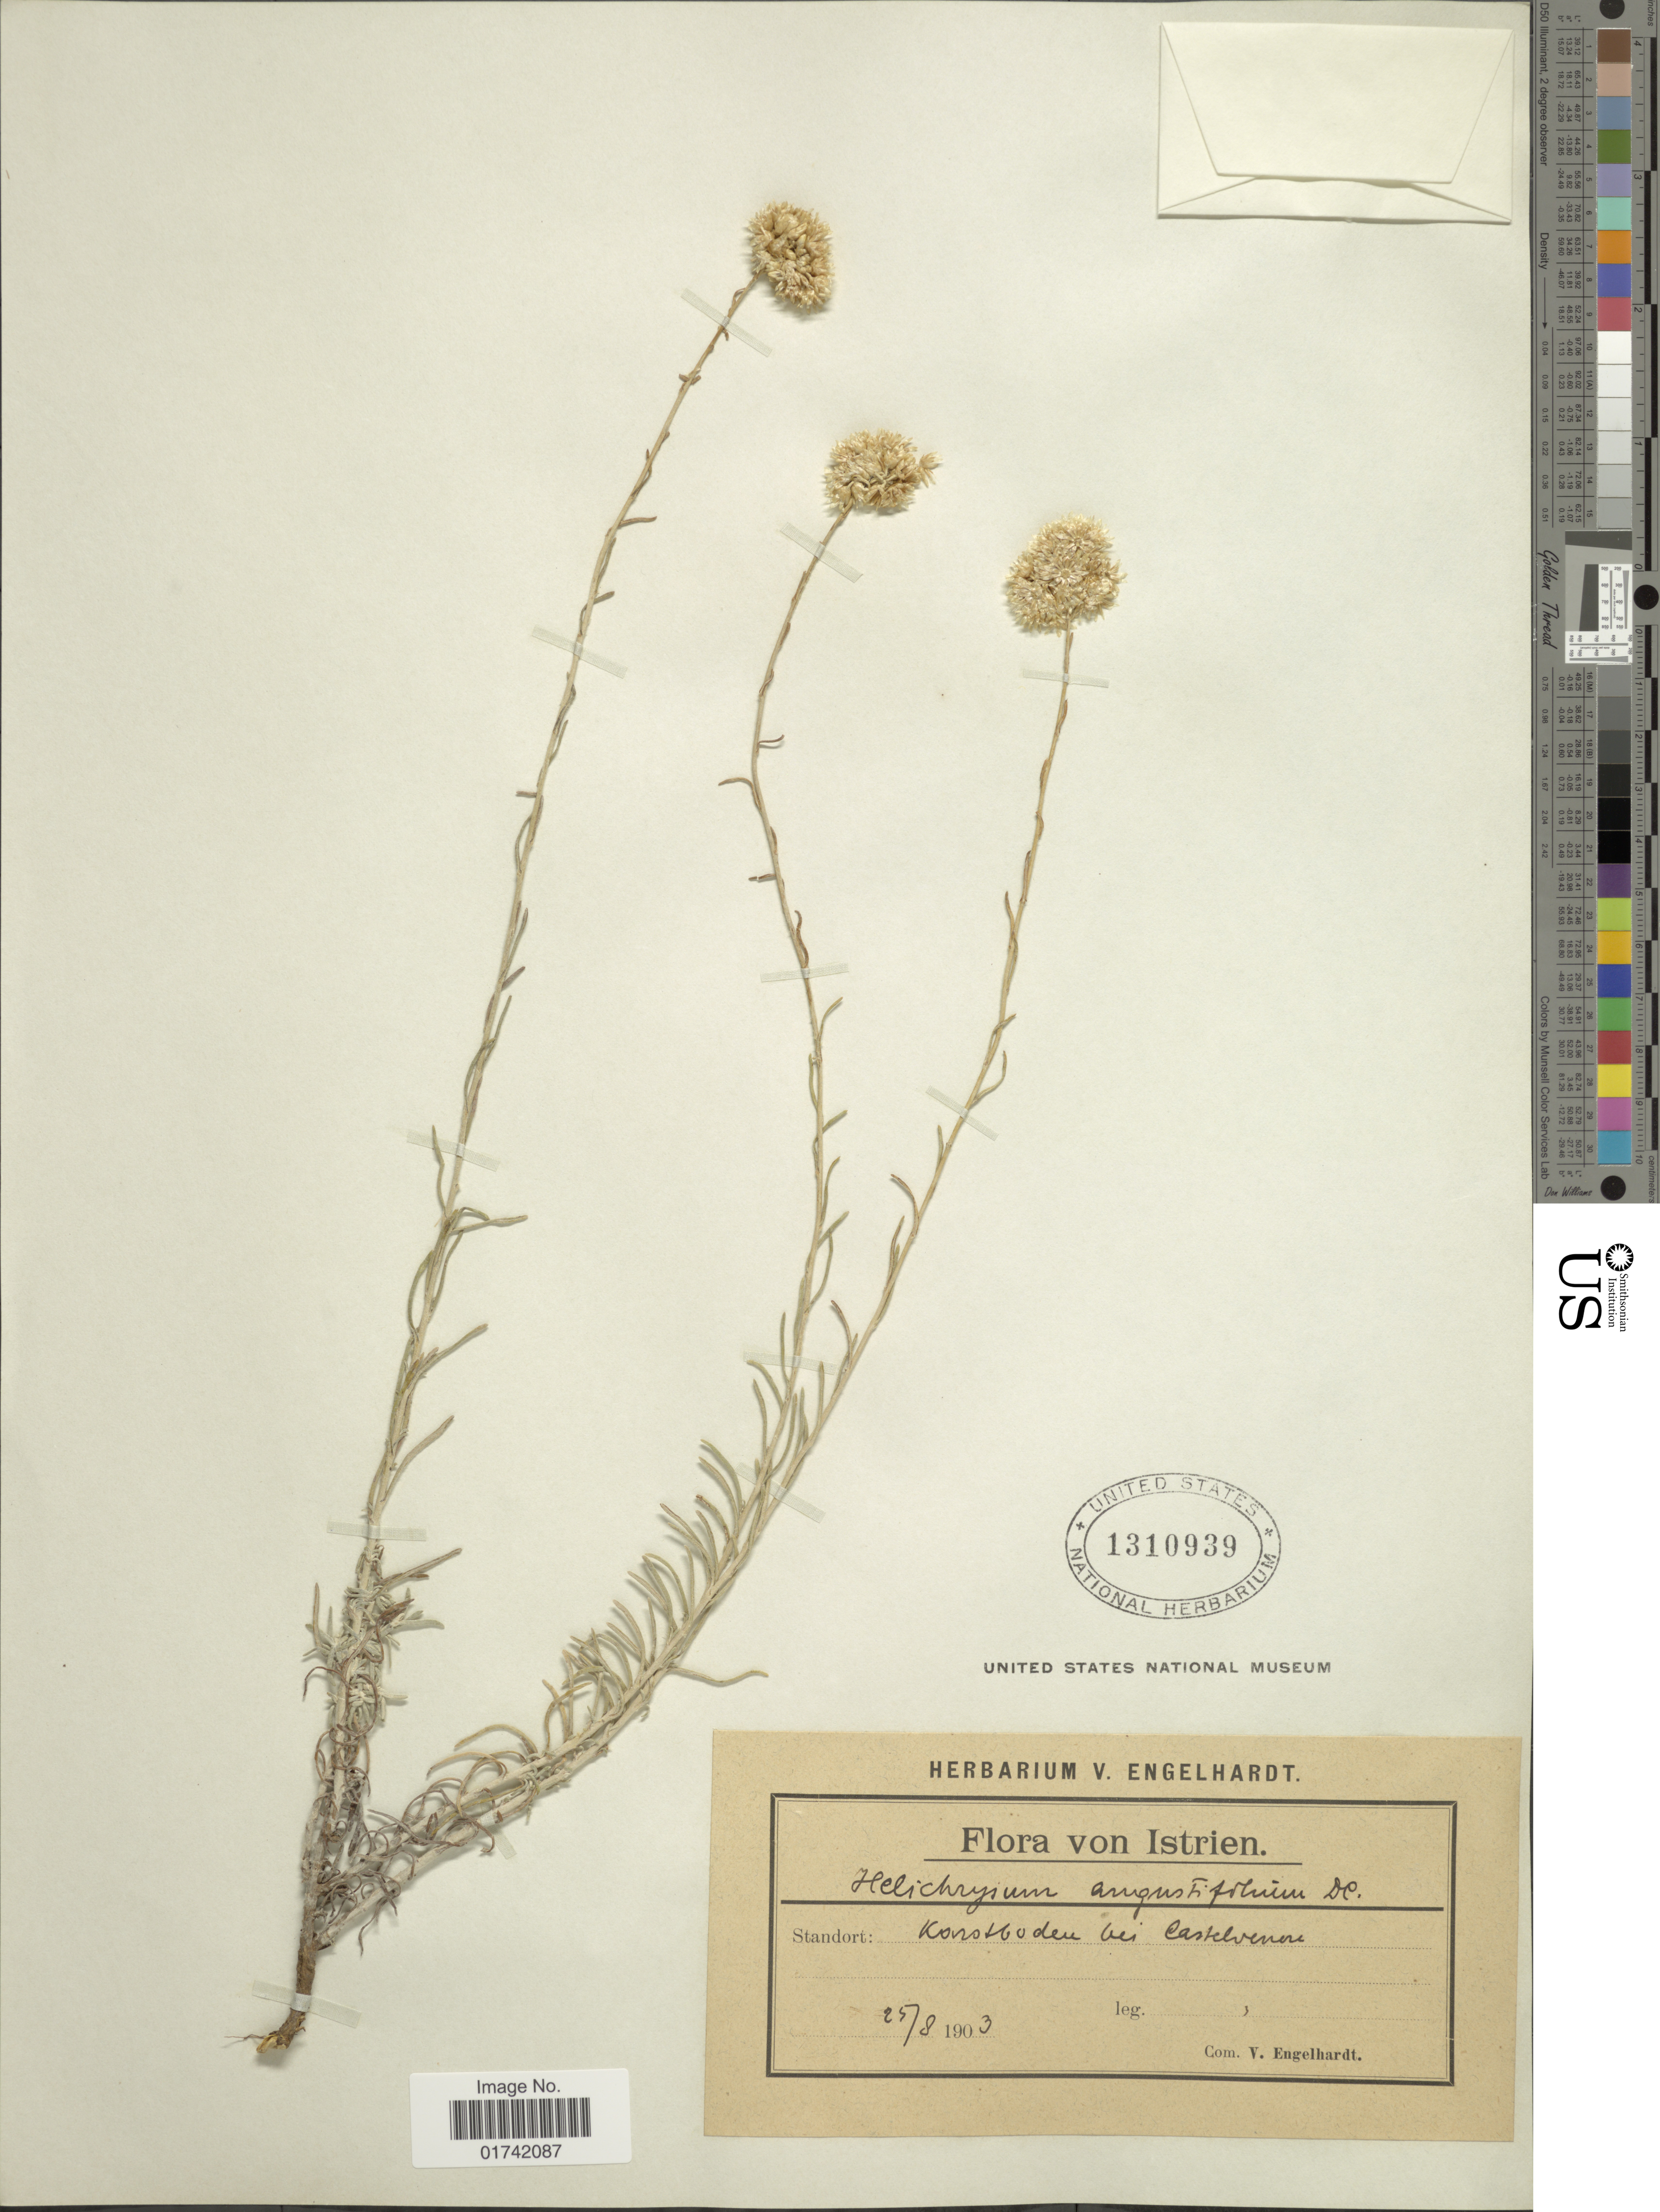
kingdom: Plantae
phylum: Tracheophyta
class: Magnoliopsida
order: Asterales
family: Asteraceae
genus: Helichrysum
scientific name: Helichrysum angustifolium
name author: (Lam.) DC.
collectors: ex herb. V. Engelhardt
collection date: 1903-08-25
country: Croatia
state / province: Istria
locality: Von Istrien, Standort: Konshoden bei Castelvenore [interpreted]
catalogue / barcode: US 1310939